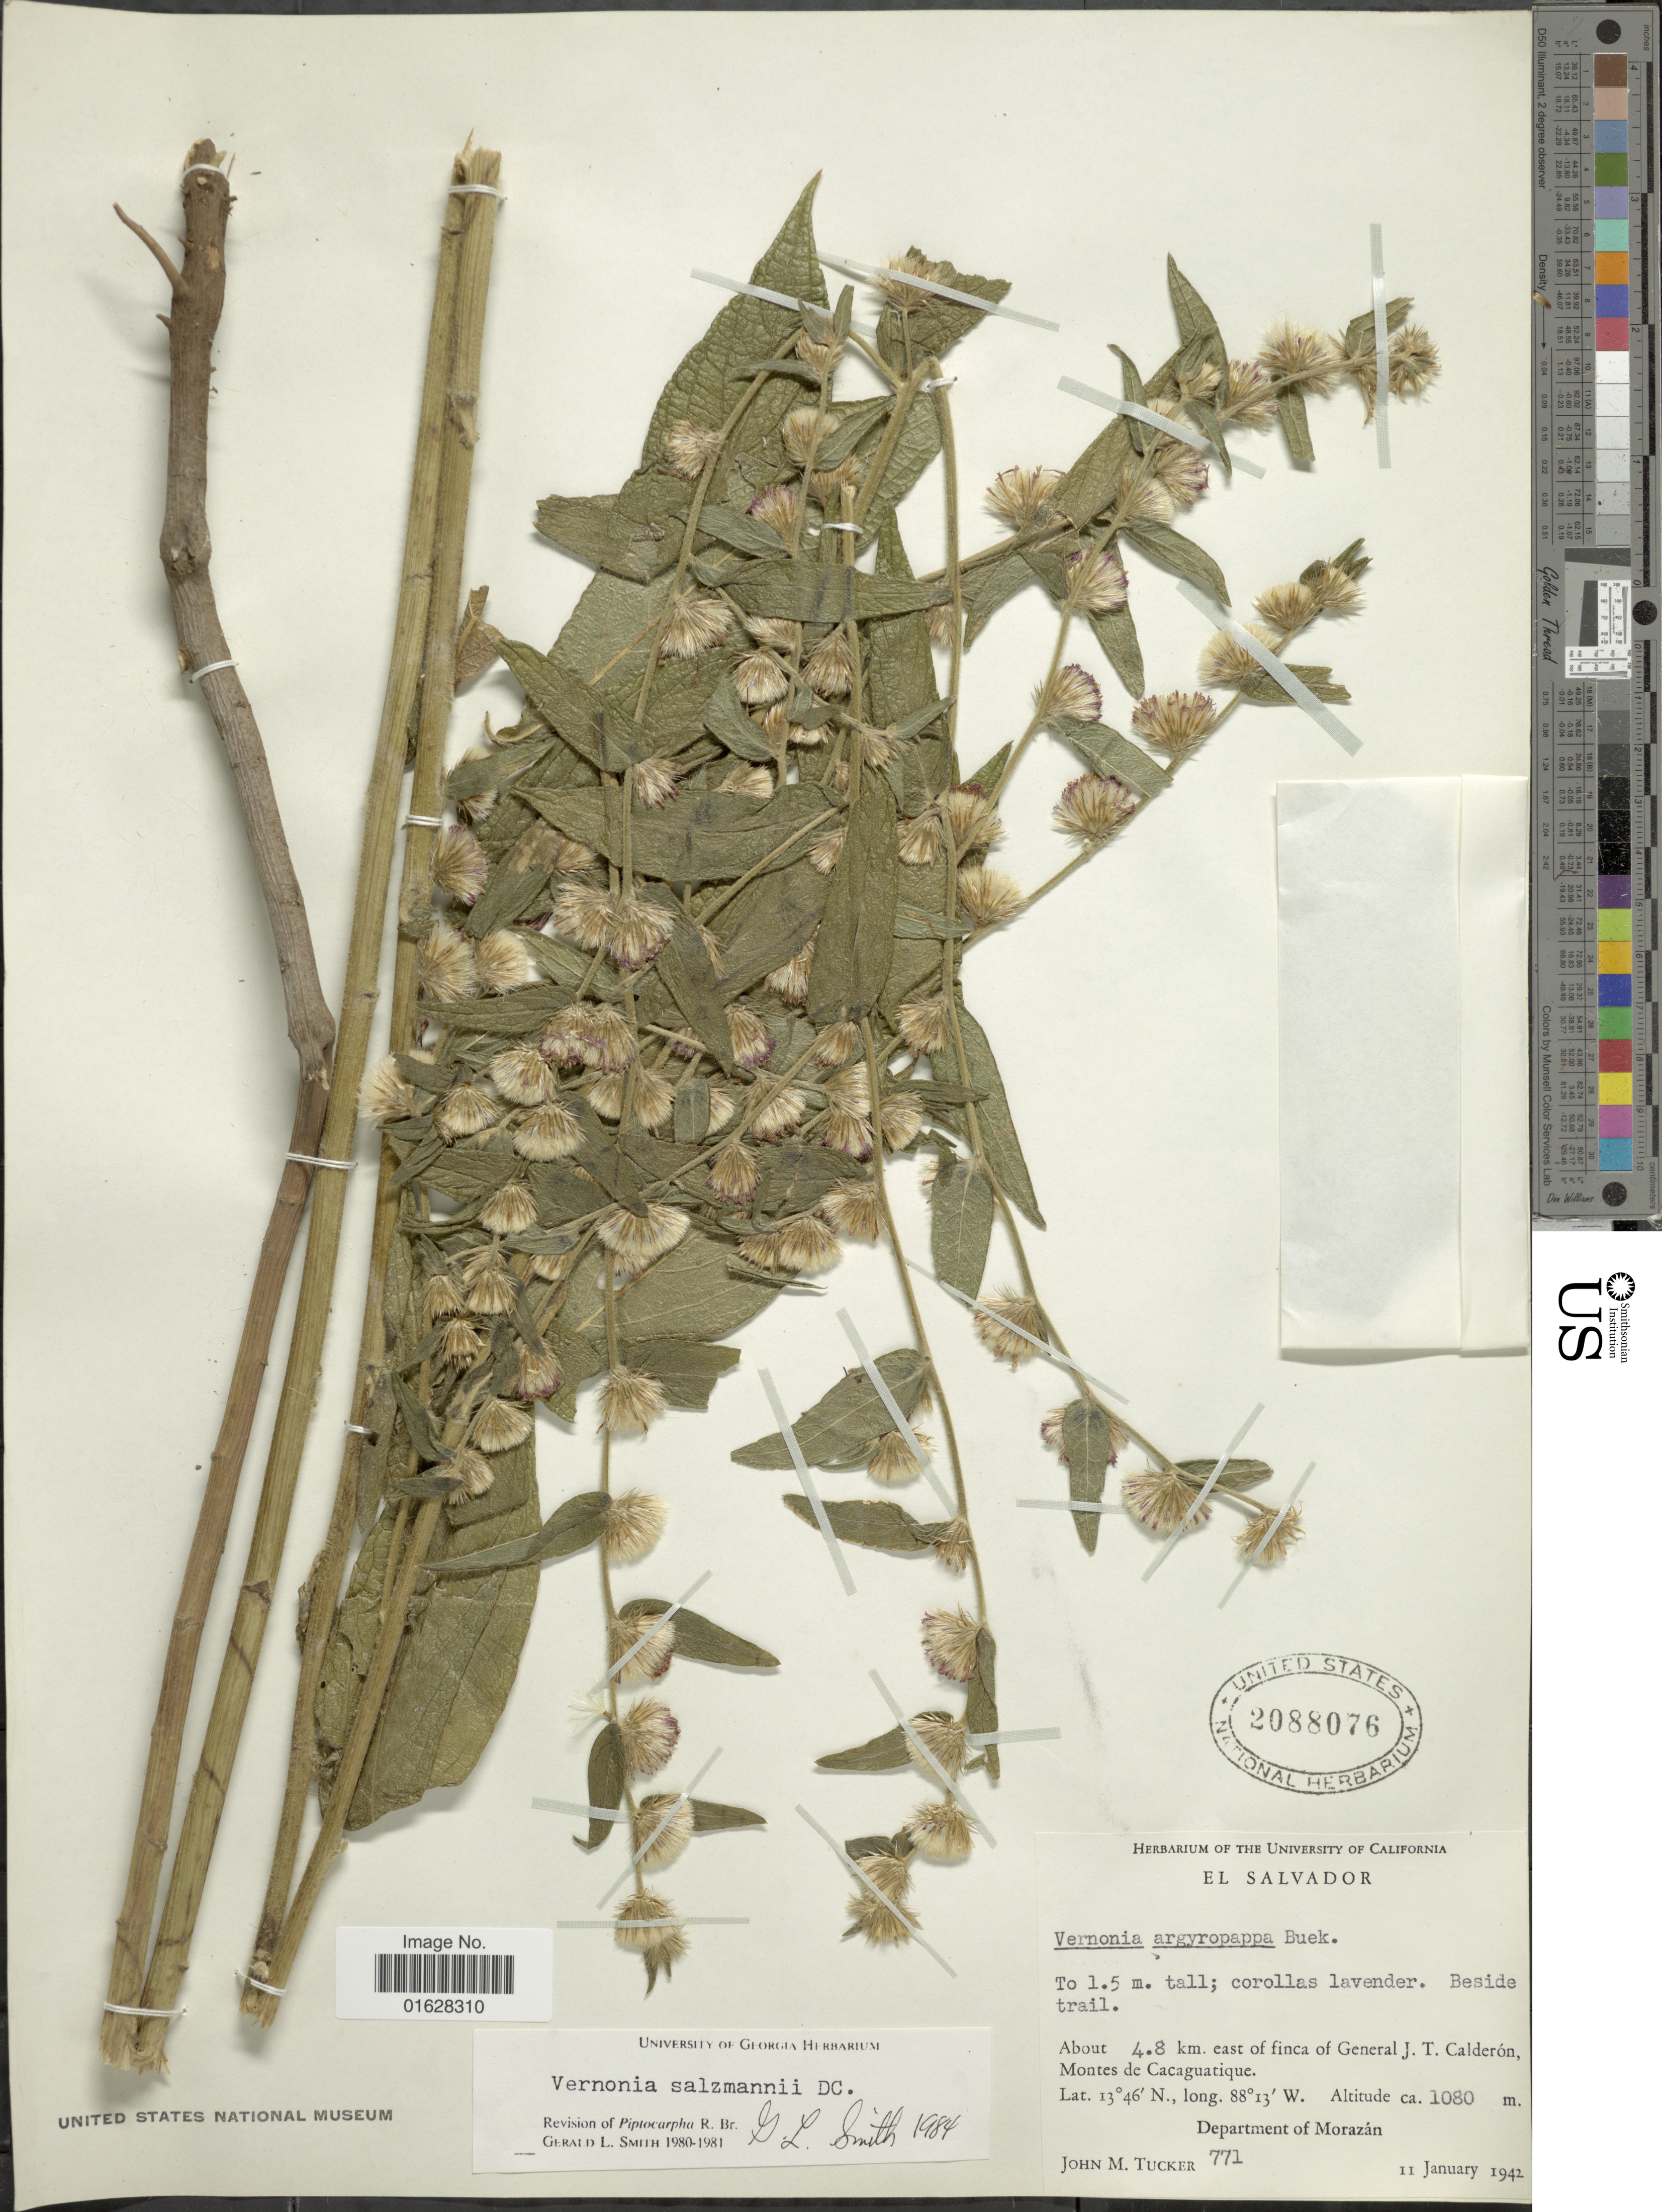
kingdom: Plantae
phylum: Tracheophyta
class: Magnoliopsida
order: Asterales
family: Asteraceae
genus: Lepidaploa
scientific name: Lepidaploa salzmannii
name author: (DC.) H. Rob.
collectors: J. M. Tucker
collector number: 771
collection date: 1942-01-11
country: El Salvador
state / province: Morazan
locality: About 4.8 km east of finca of General J. T. Calderon, Montes de Cacaguatique, Department of Morazan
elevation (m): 1080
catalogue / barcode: US 2088076